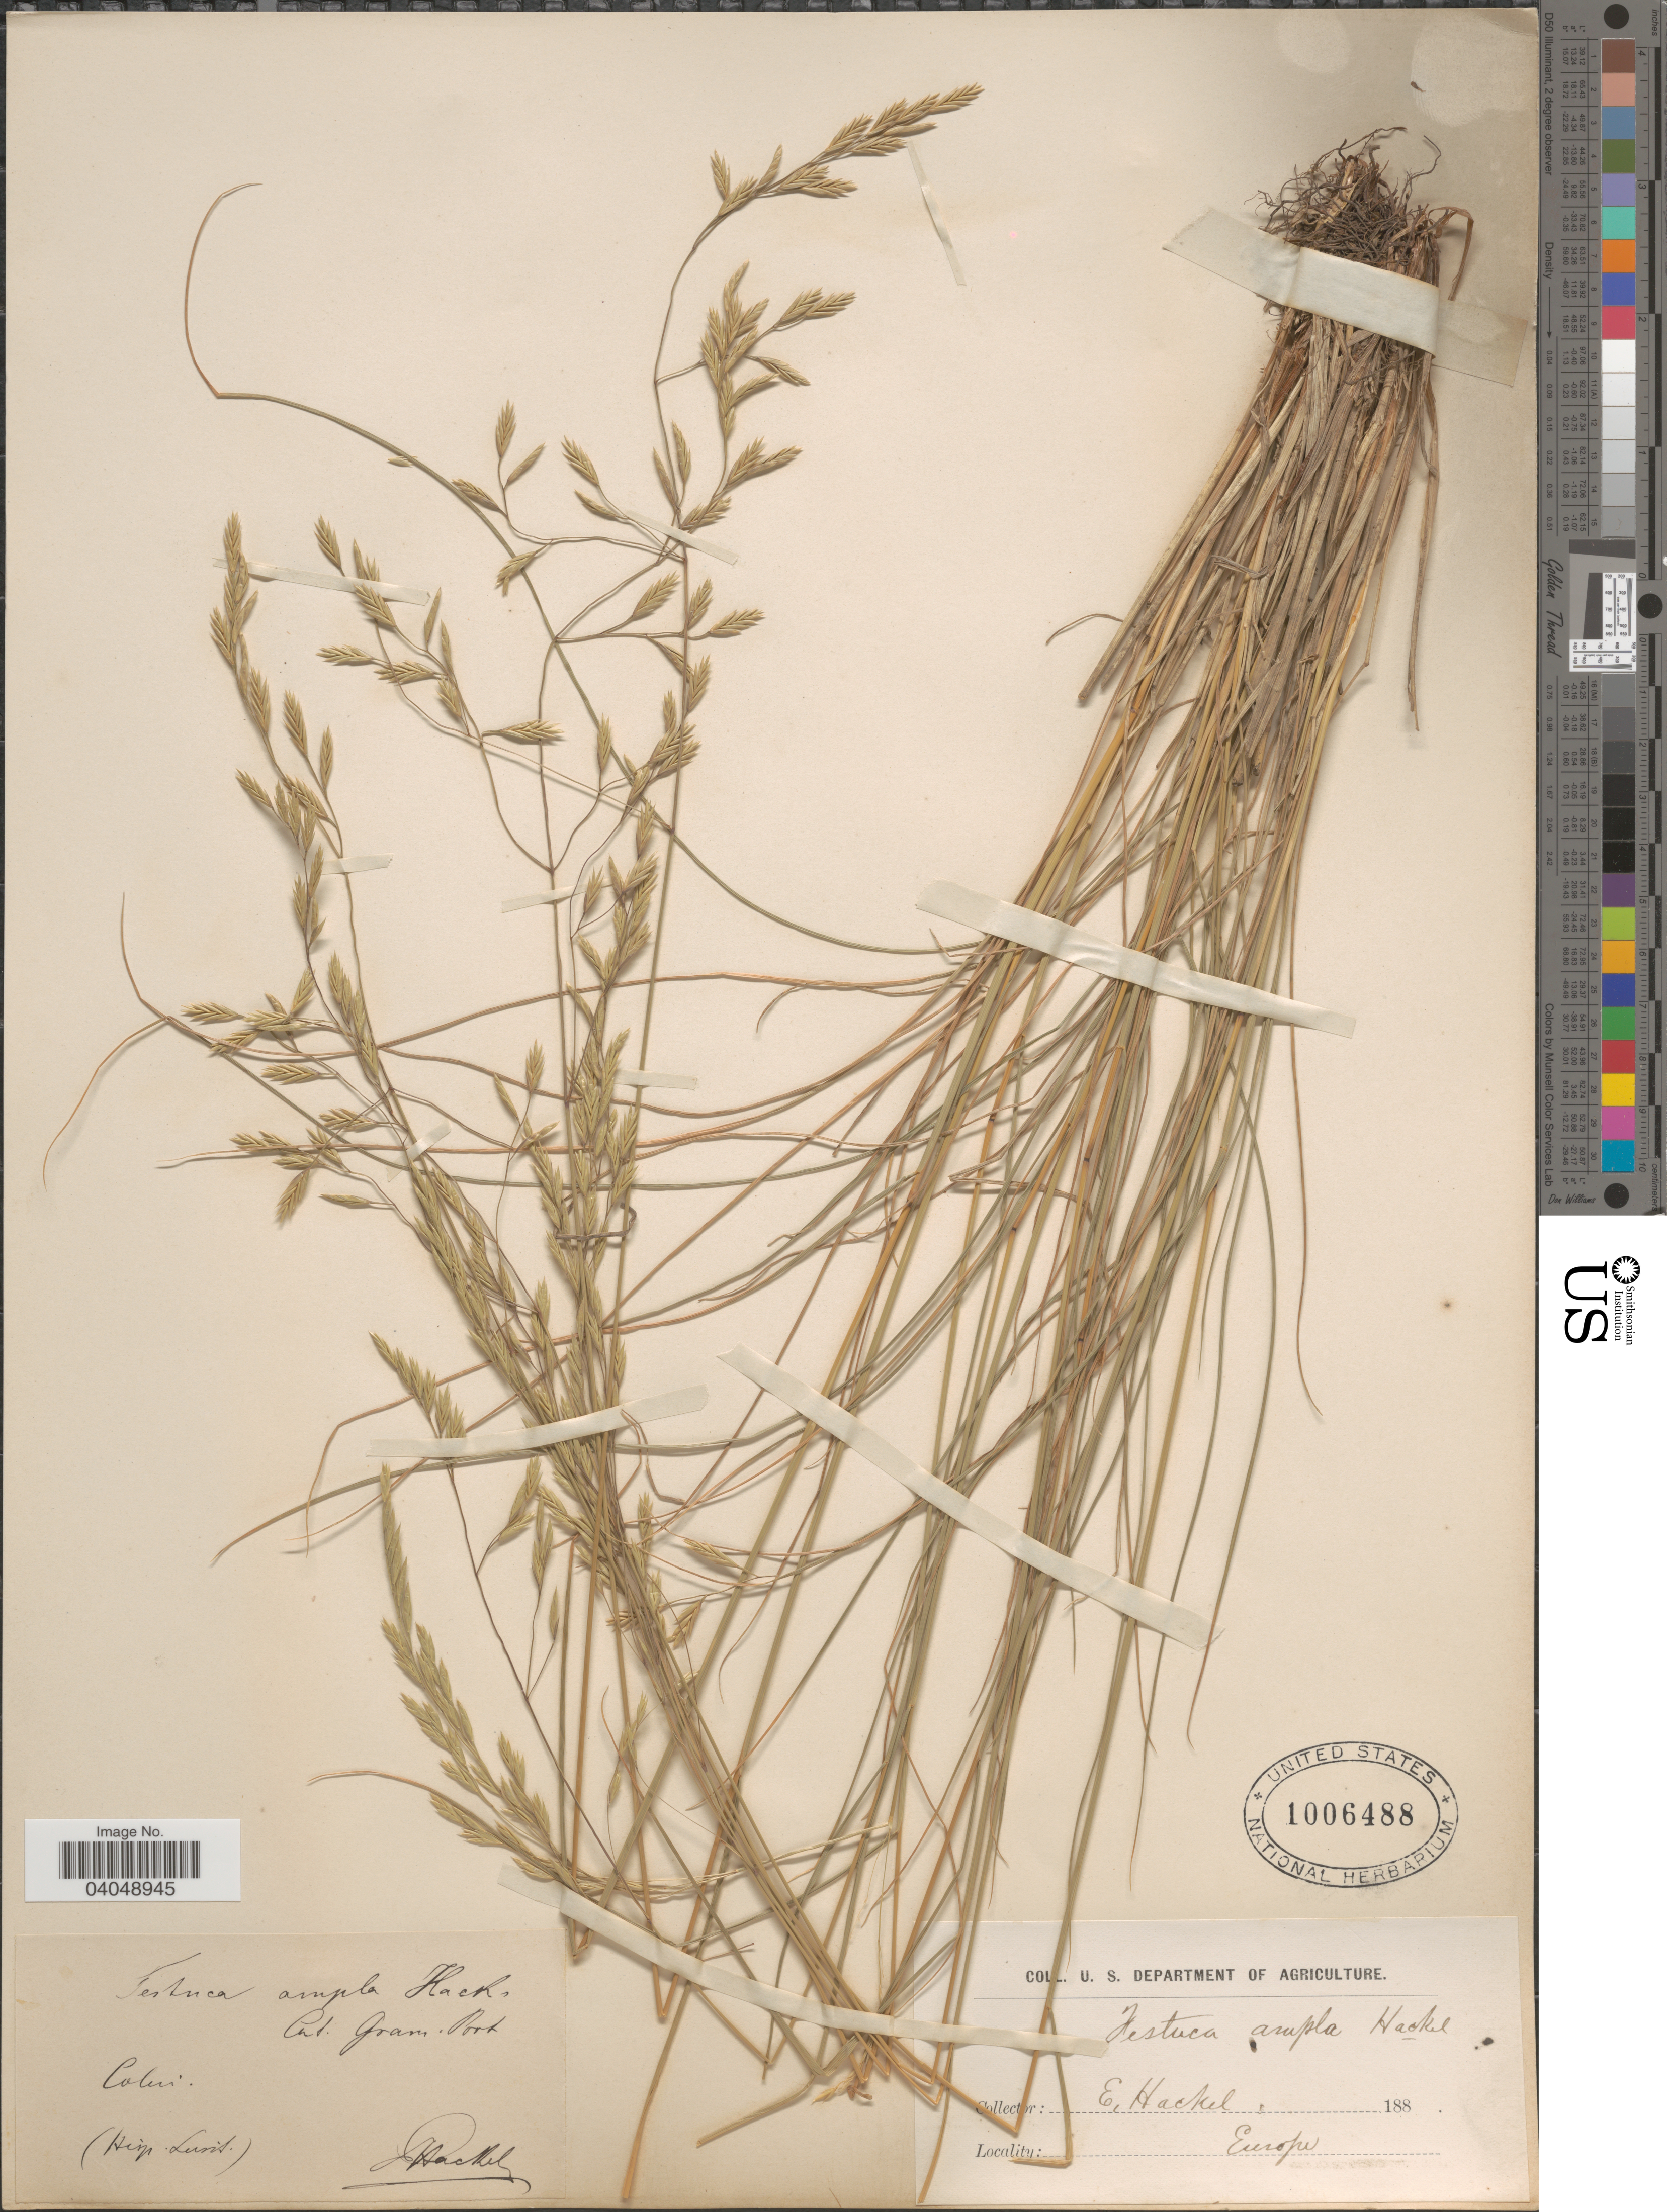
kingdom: Plantae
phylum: Tracheophyta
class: Liliopsida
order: Poales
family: Poaceae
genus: Festuca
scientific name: Festuca ampla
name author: Hack.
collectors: E. Hackel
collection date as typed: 188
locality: Colni. Europe.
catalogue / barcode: US 1006488